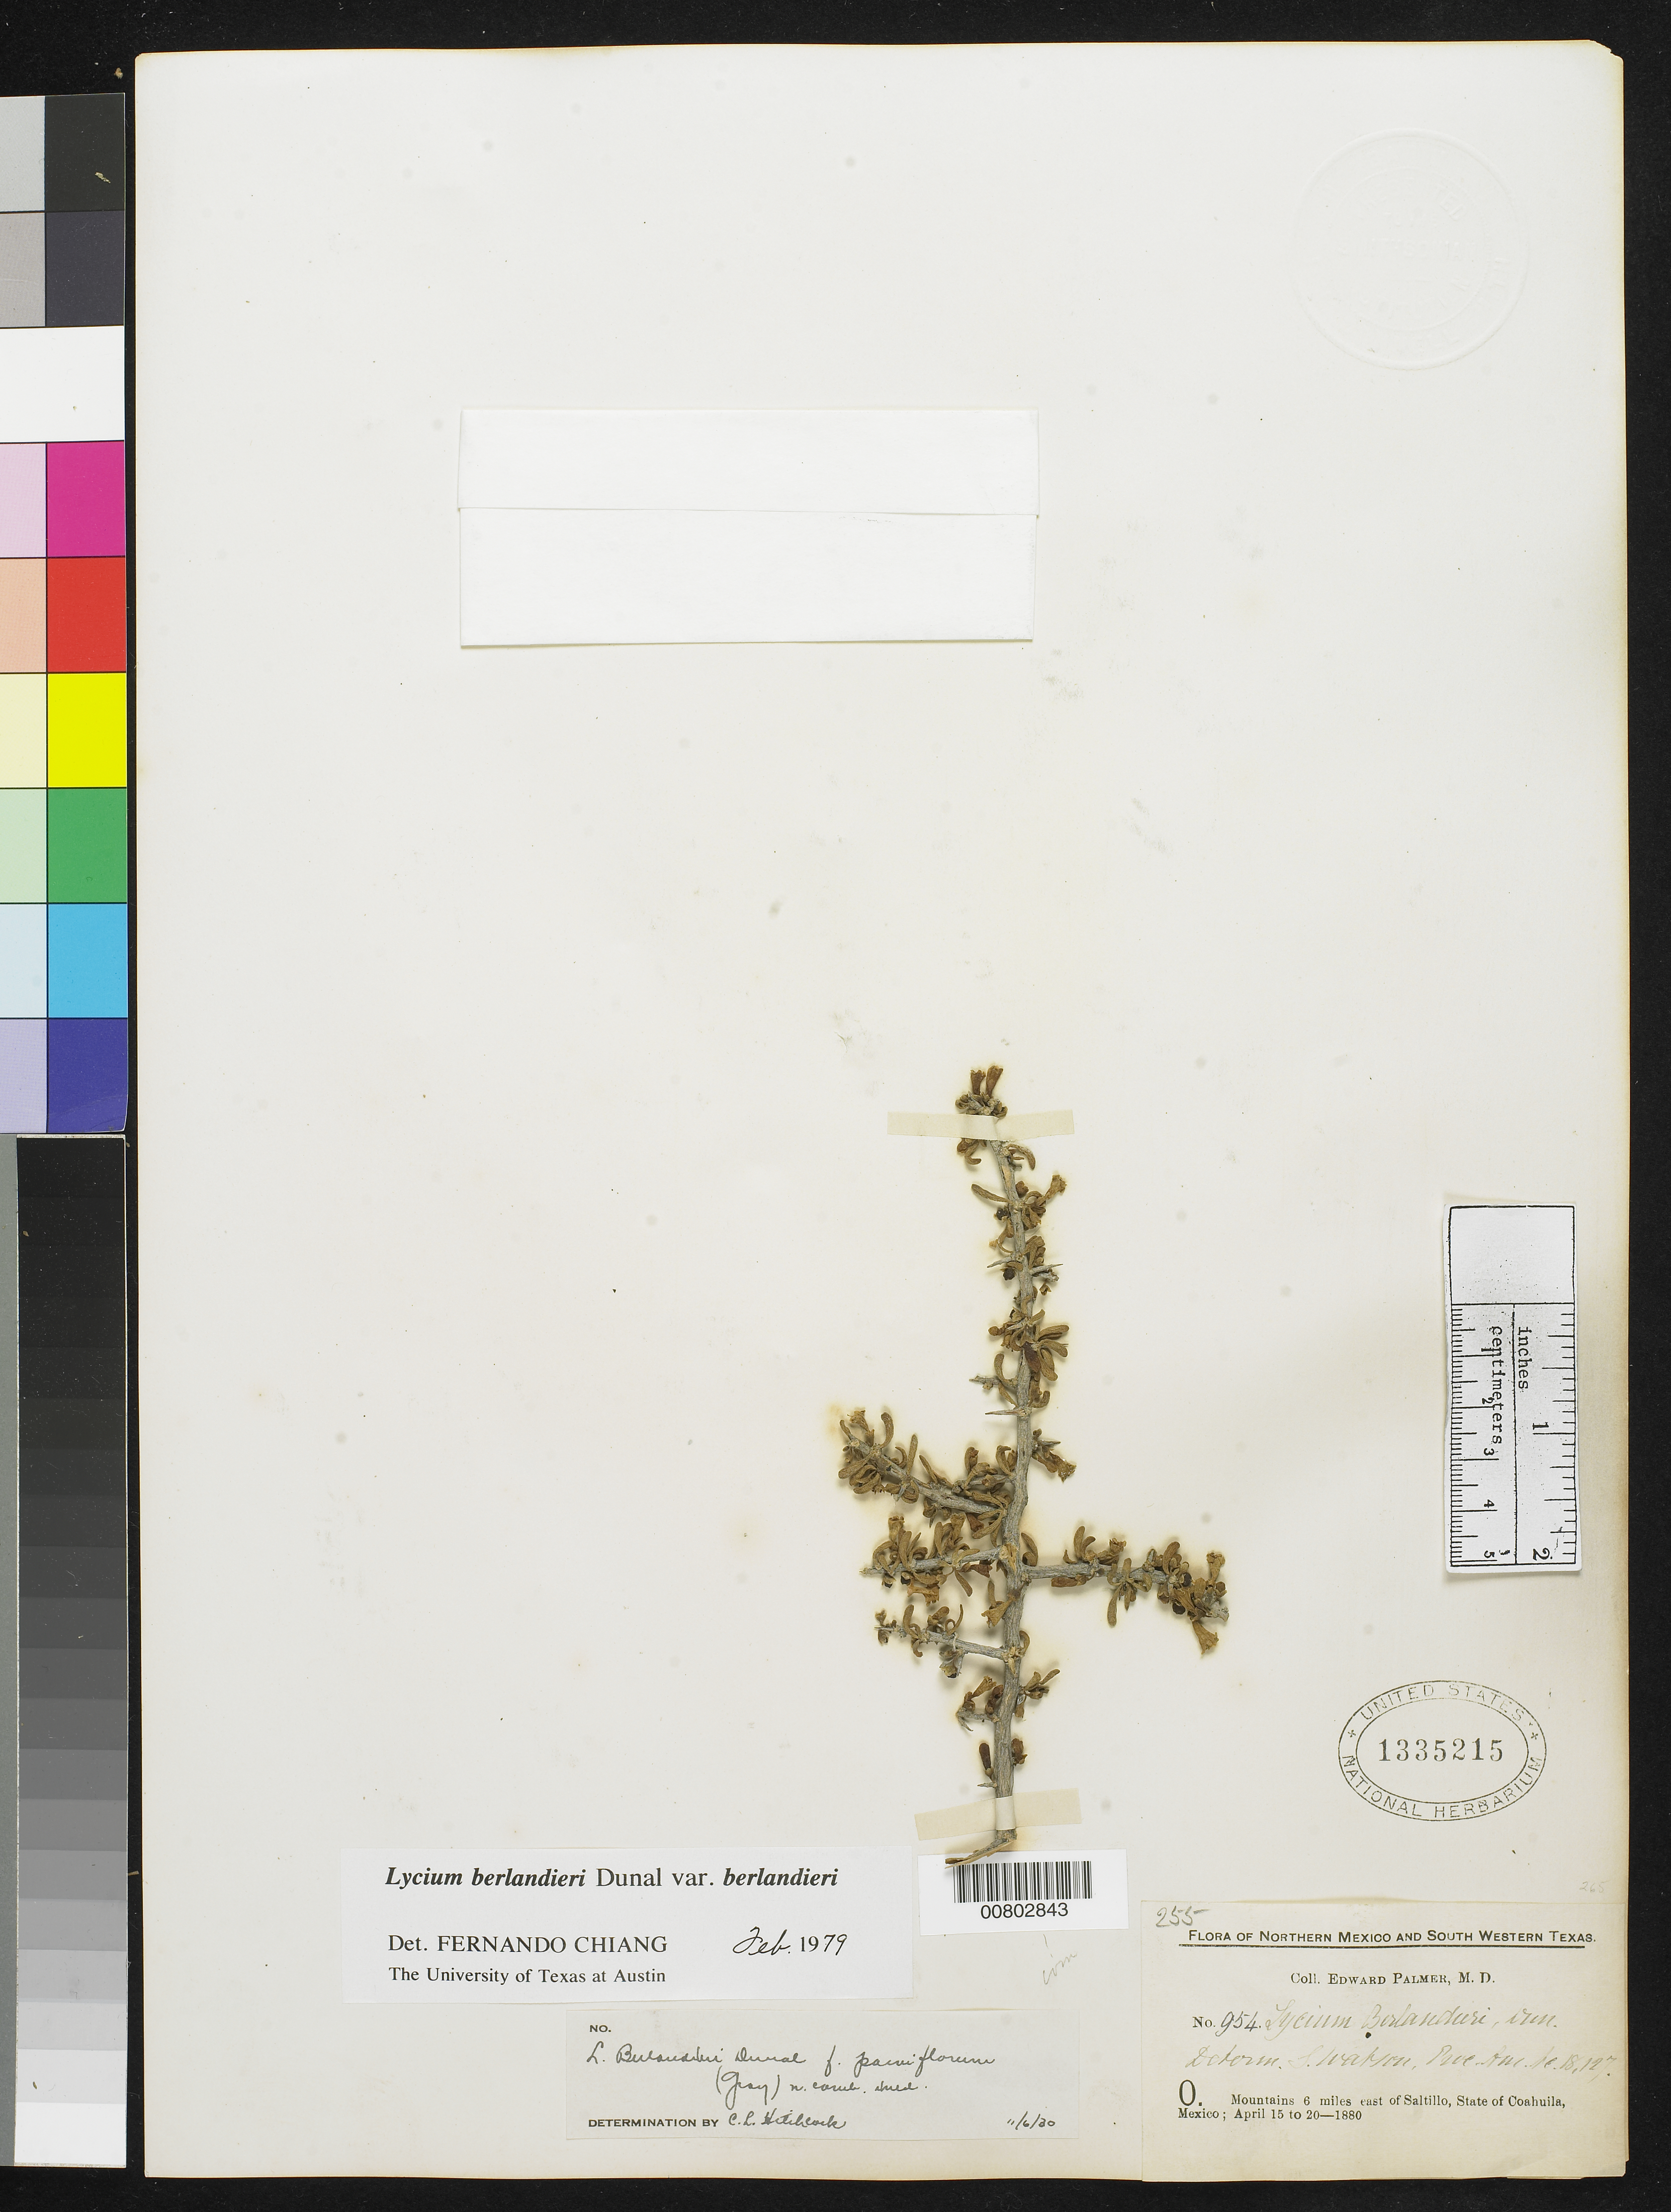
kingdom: Plantae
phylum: Tracheophyta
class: Magnoliopsida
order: Solanales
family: Solanaceae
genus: Lycium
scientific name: Lycium berlandieri var. berlandieri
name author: Dunal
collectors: E. Palmer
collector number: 954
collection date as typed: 15 Apr 1880 to 20 Apr 1880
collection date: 1880-04-15/1880-04-20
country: Mexico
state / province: Coahuila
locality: O. Mountains 6 miles east of Saltillo, Coahuila.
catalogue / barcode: US 1335215